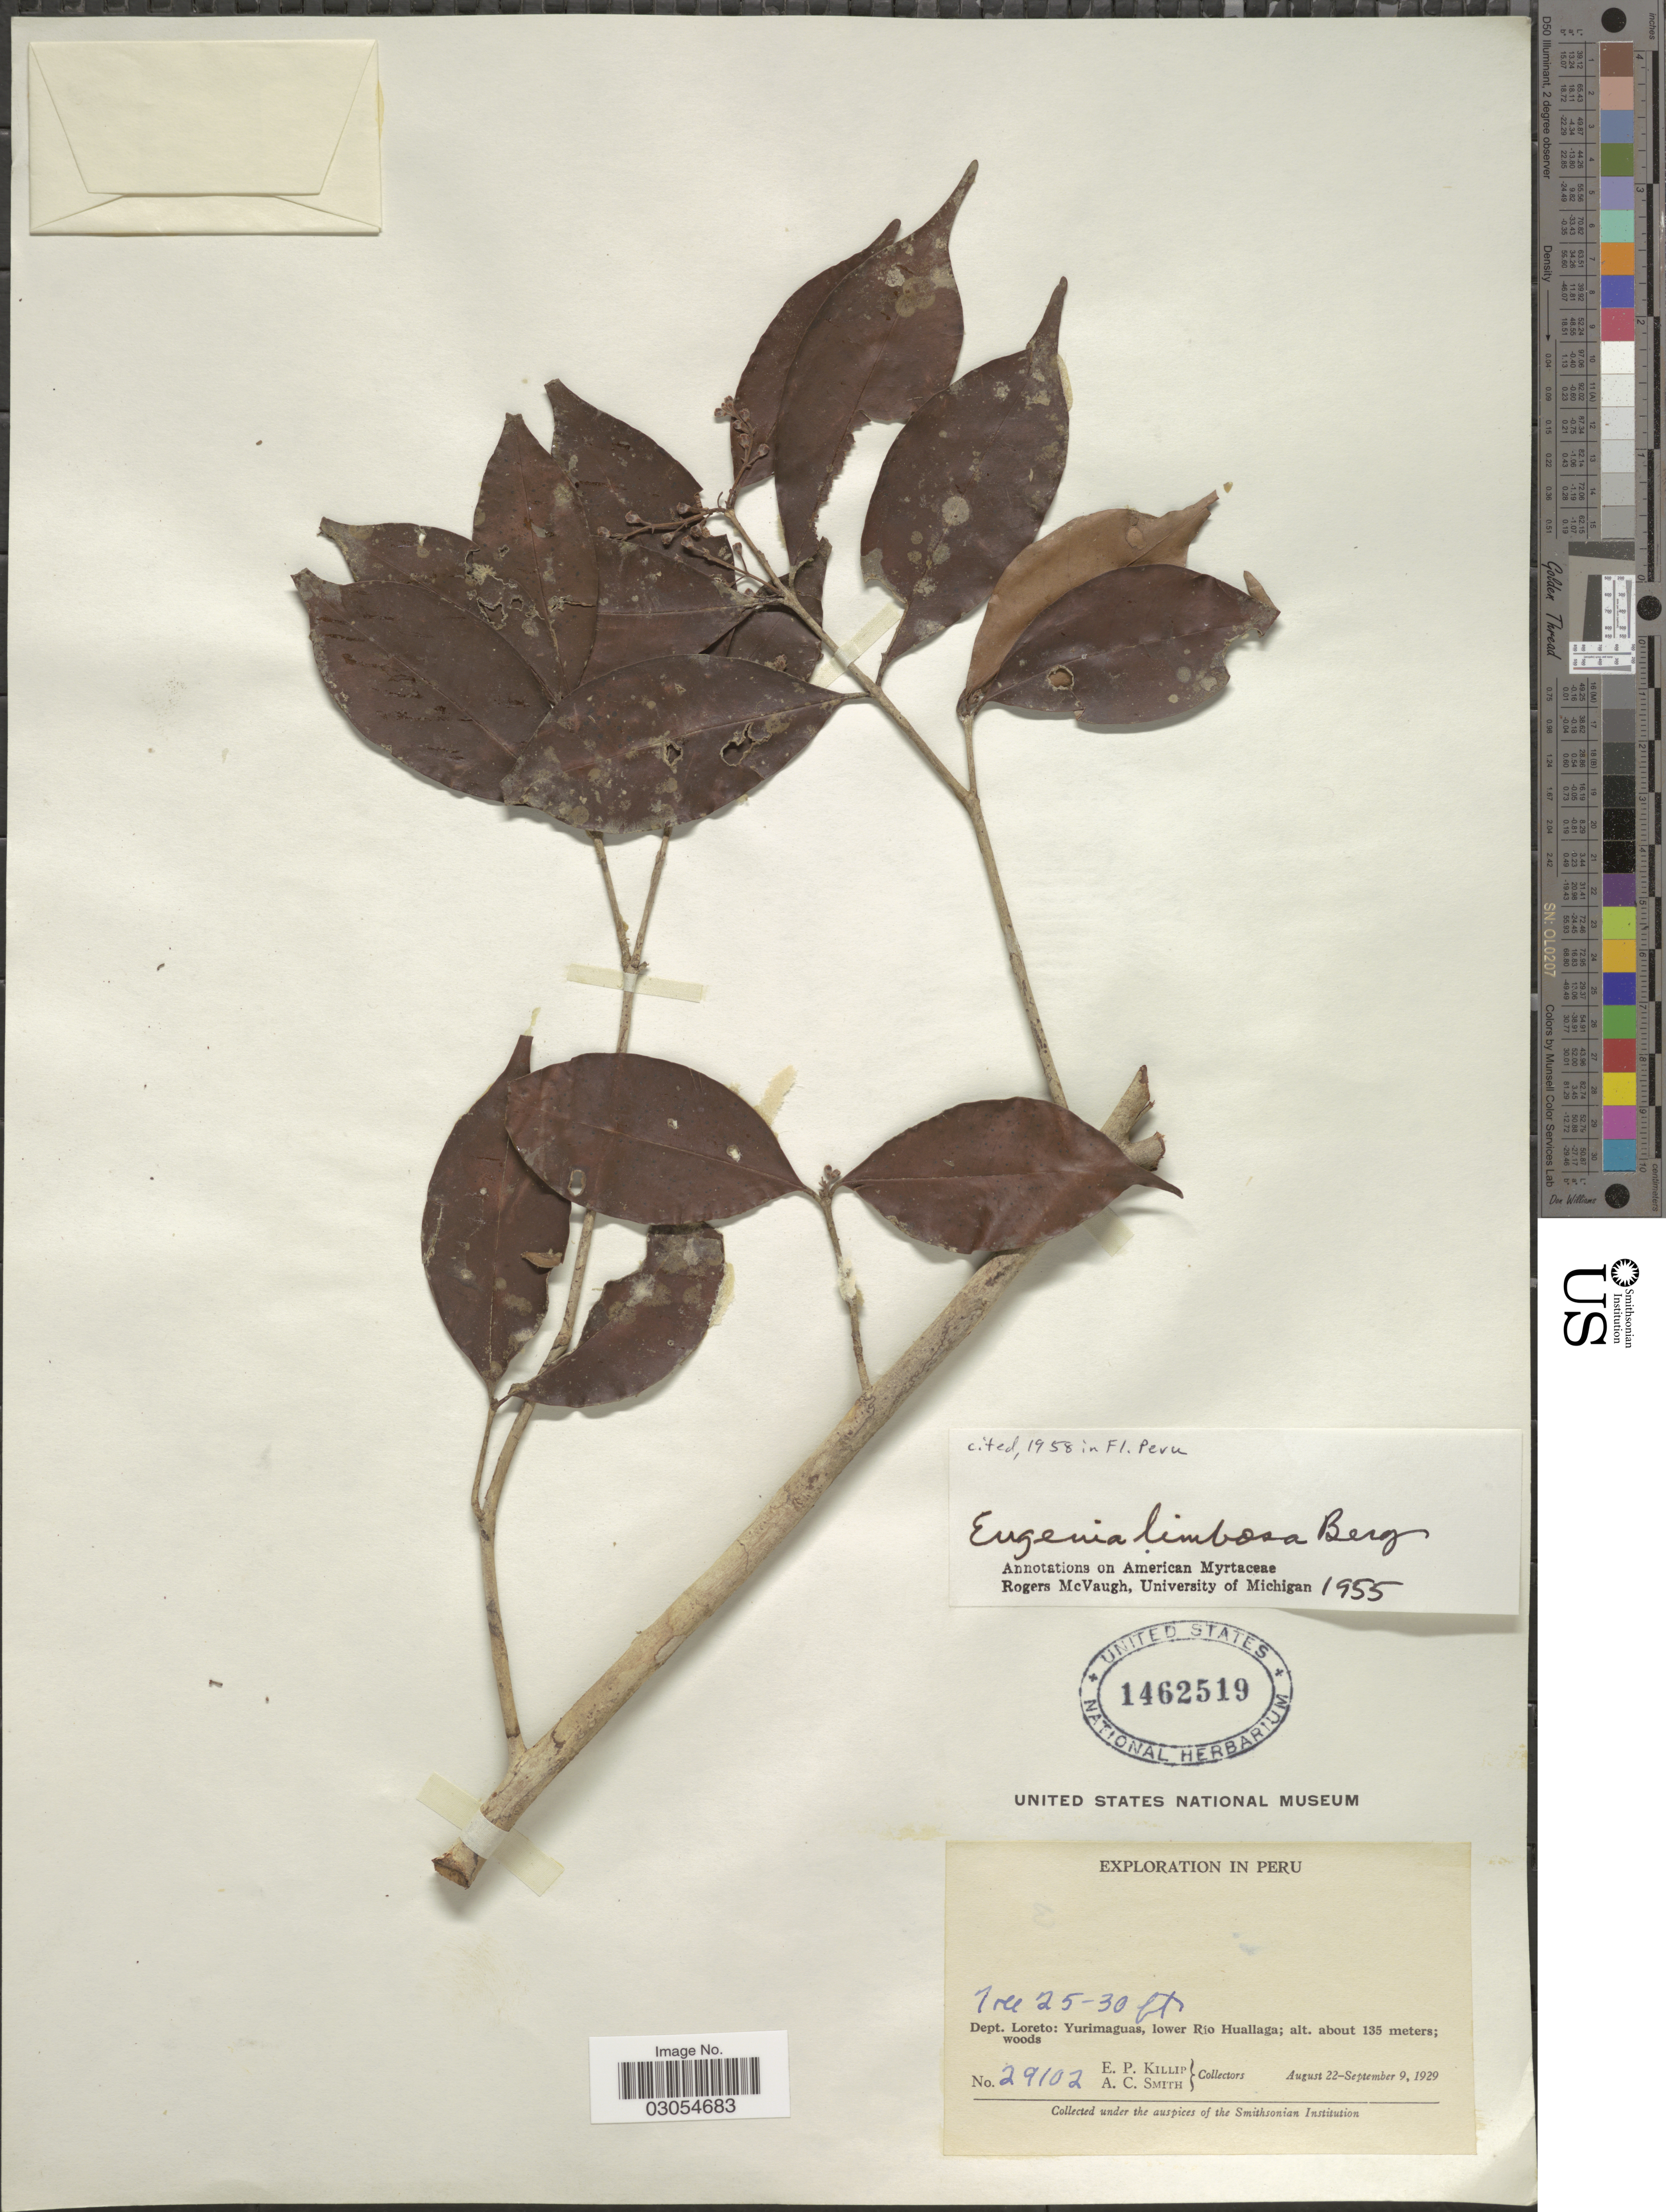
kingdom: Plantae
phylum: Tracheophyta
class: Magnoliopsida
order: Myrtales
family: Myrtaceae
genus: Eugenia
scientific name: Eugenia limbosa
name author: O. Berg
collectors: E. P. Killip & A. C. Smith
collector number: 29102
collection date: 1929-08-22/1929-09-09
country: Peru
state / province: Loreto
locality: Dept. Loreto: Yurimaguas, lower Río Huallaga.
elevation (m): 135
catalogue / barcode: US 1462519